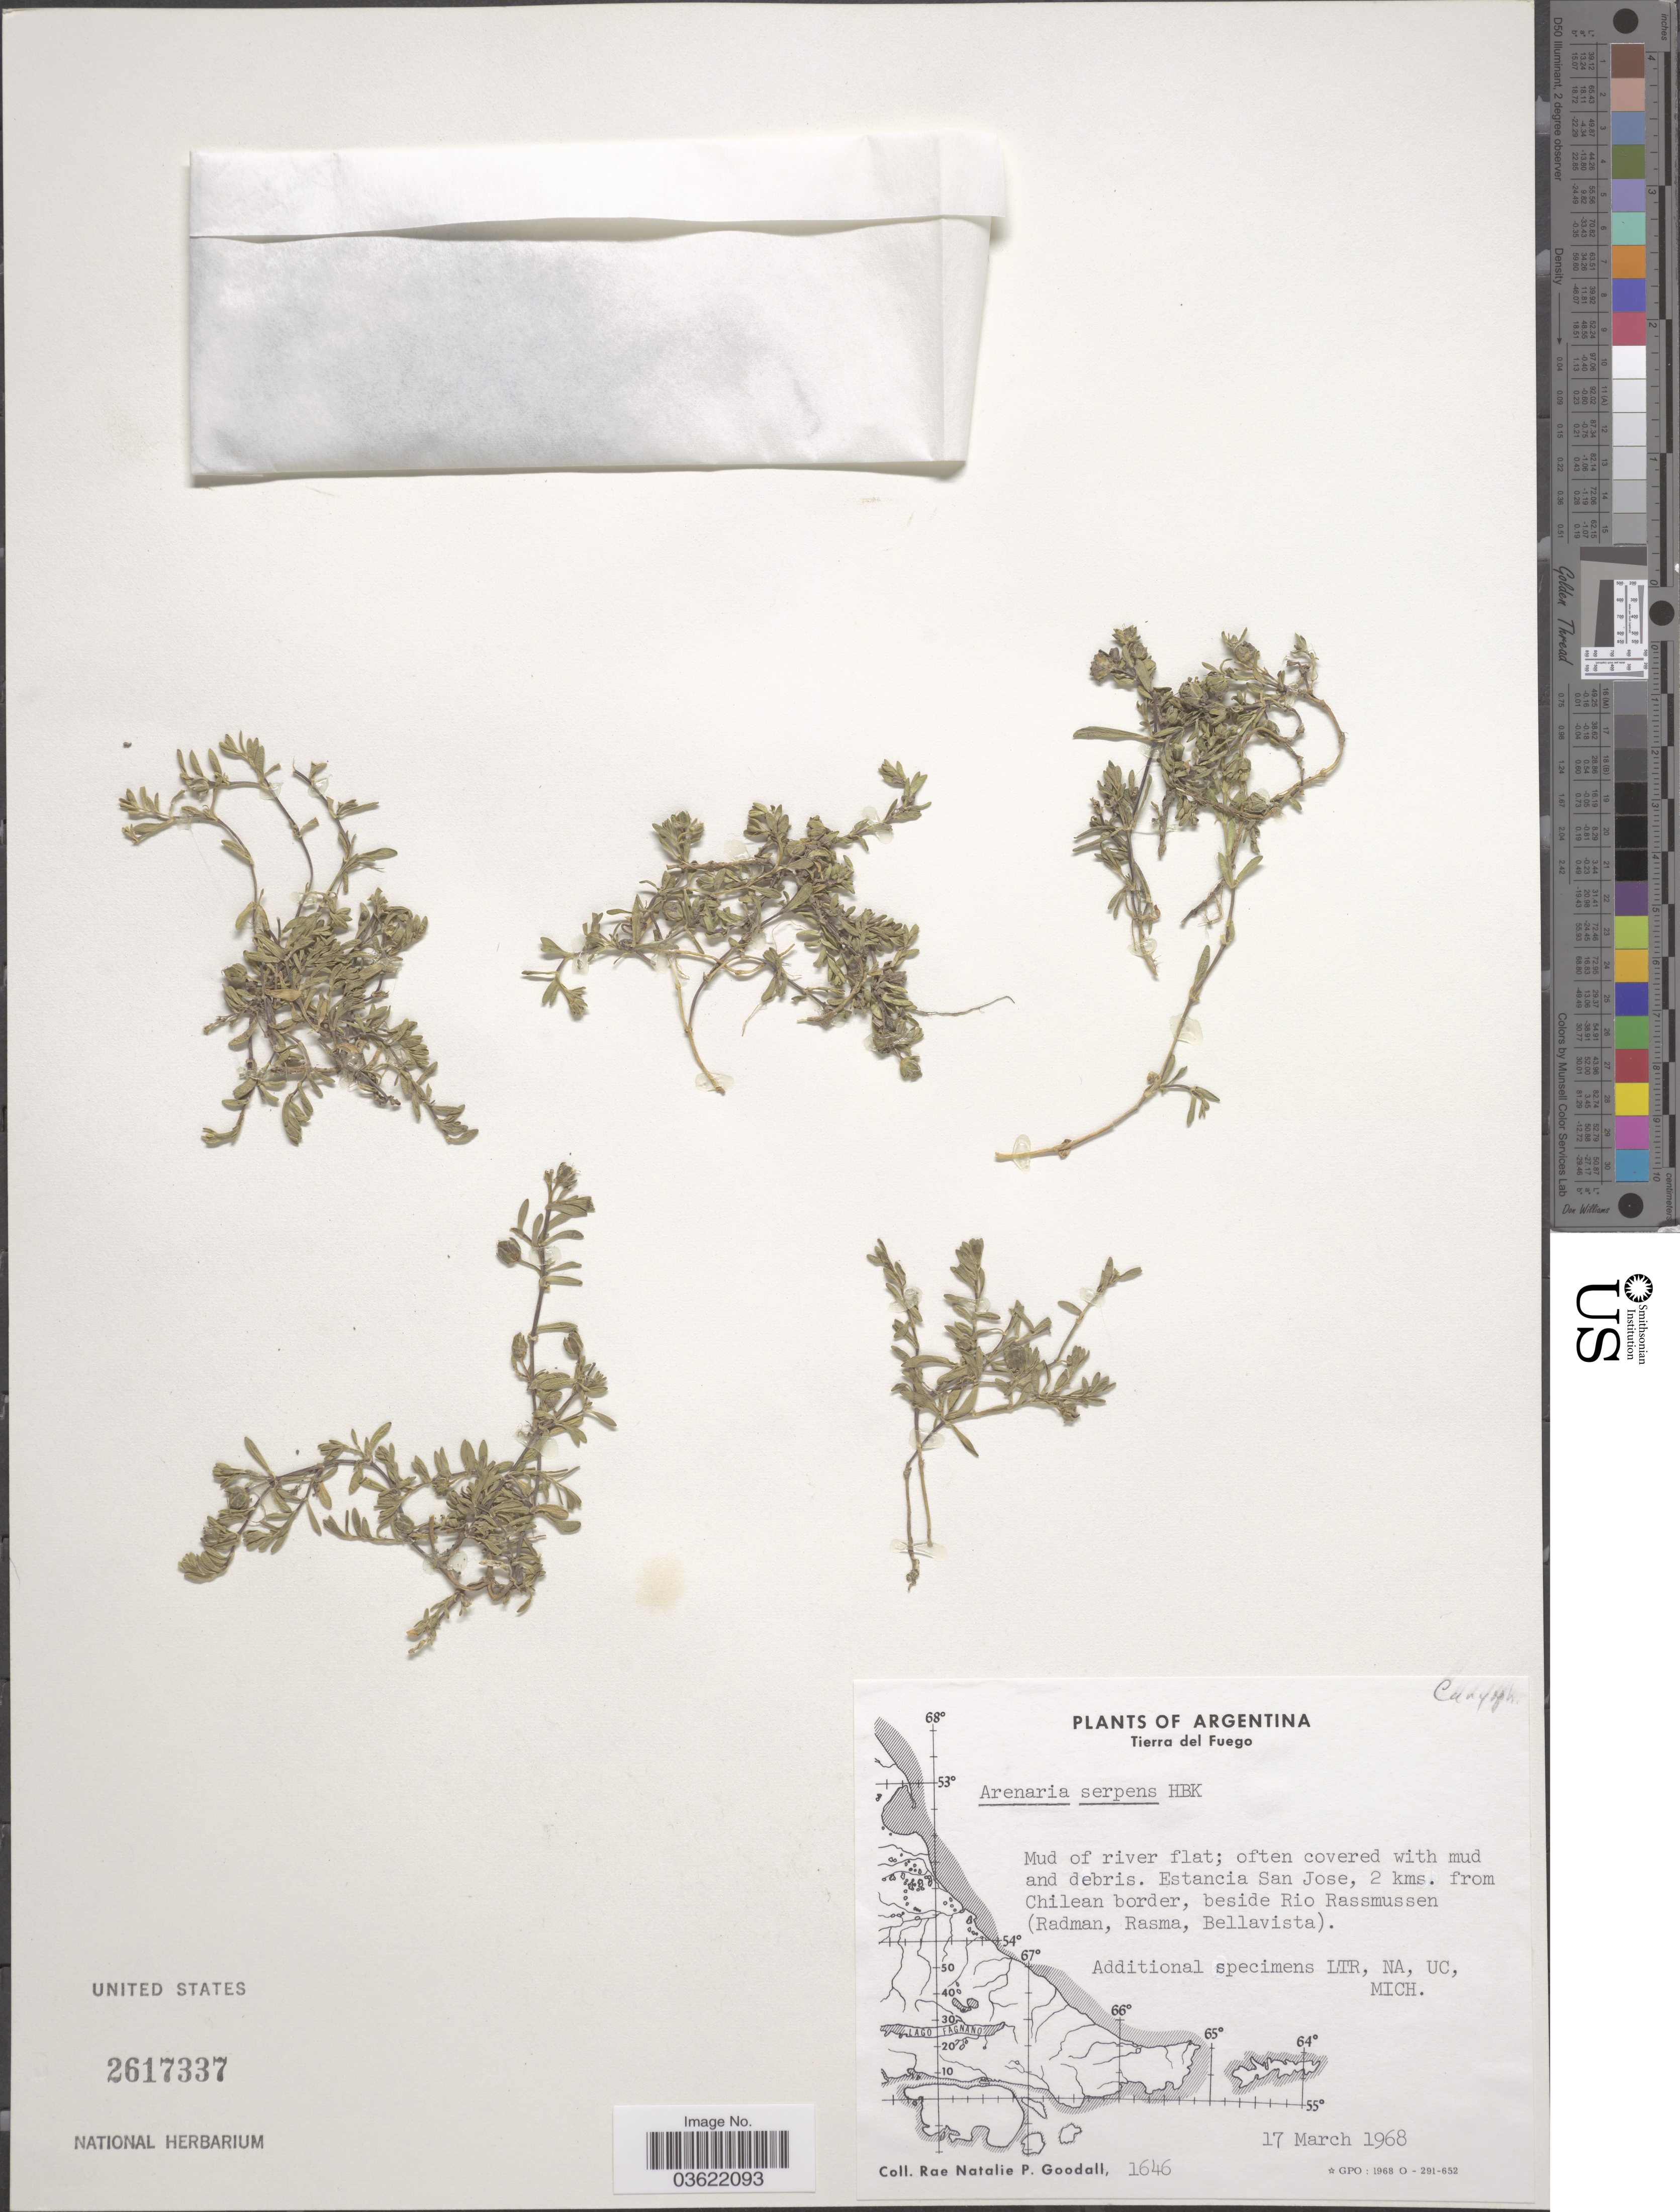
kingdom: Plantae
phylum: Tracheophyta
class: Magnoliopsida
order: Caryophyllales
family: Caryophyllaceae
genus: Arenaria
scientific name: Arenaria serpens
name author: Kunth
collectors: R. Goodall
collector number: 1646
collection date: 1968-03-17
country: Argentina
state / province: Tierra del Fuego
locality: Estancia San Jose, 2 kms. from Chilean border, beside Rio Rassmussen.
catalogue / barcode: US 2617337